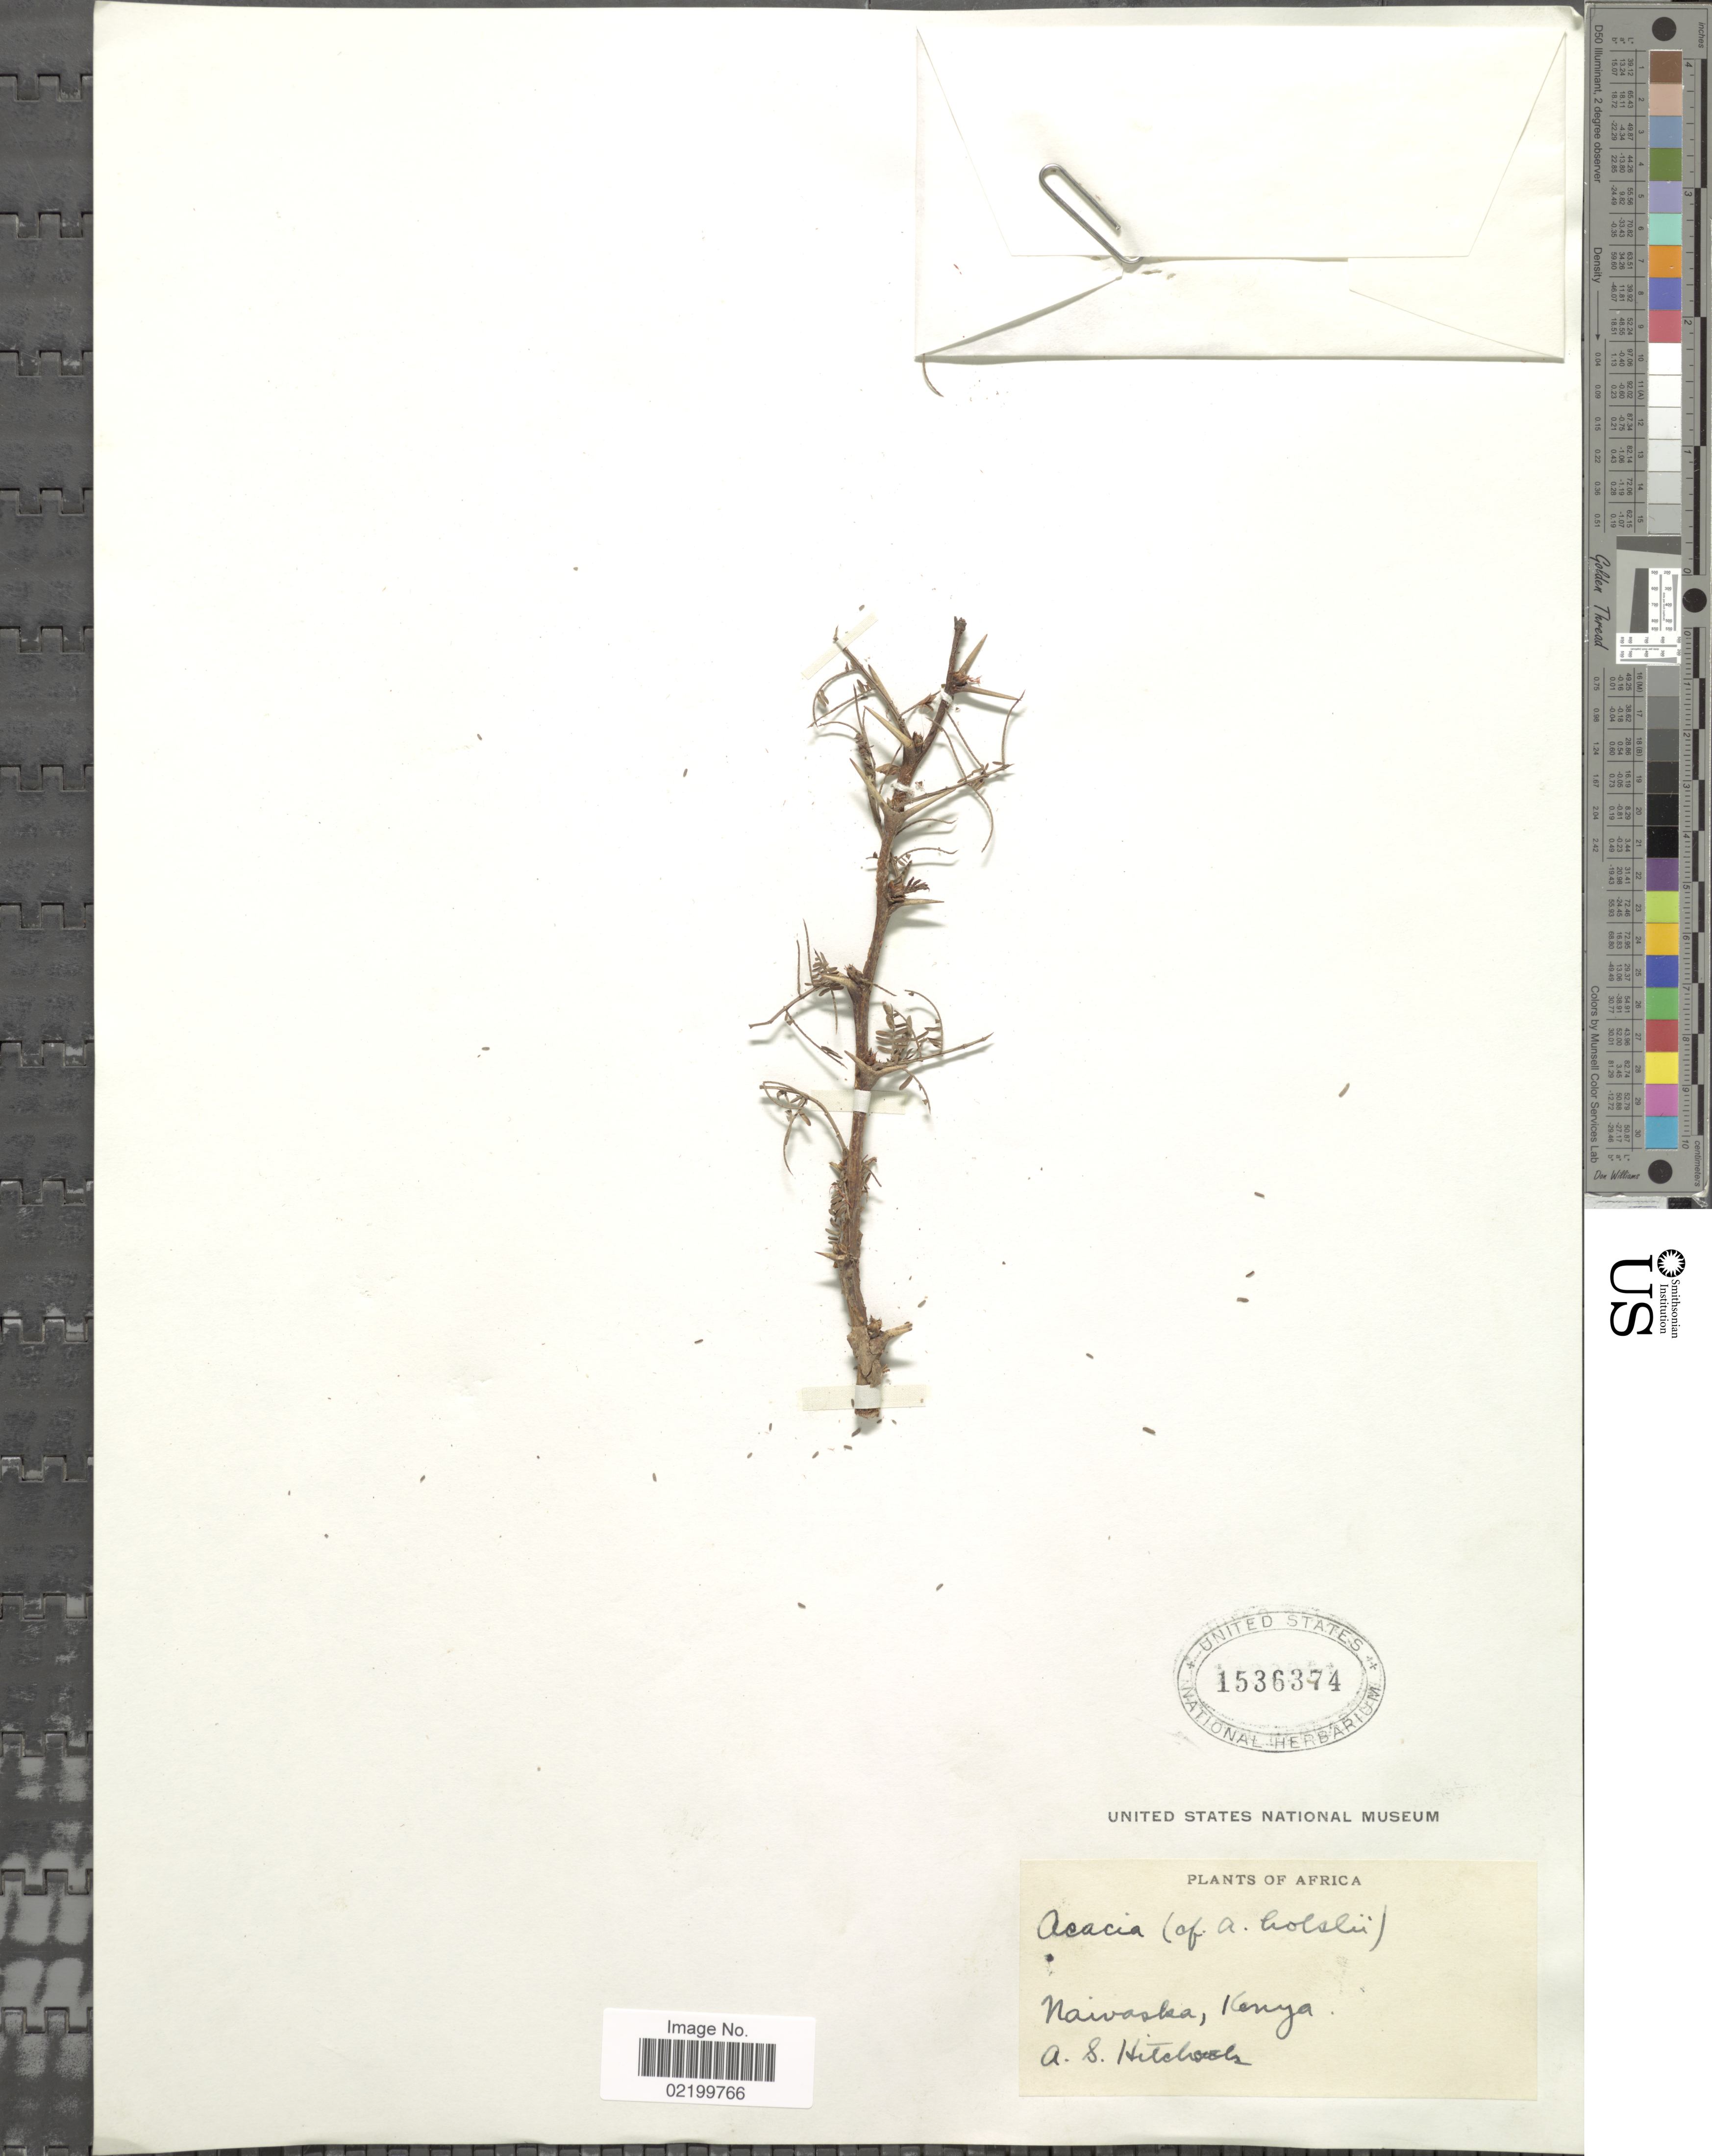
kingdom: Plantae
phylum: Tracheophyta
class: Magnoliopsida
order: Fabales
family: Fabaceae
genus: Vachellia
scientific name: Vachellia hockii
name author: (De Wild.) Seigler & Ebinger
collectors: A. S. Hitchcock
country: Kenya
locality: Naiwaska [interpreted], Kenya.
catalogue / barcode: US 1536374